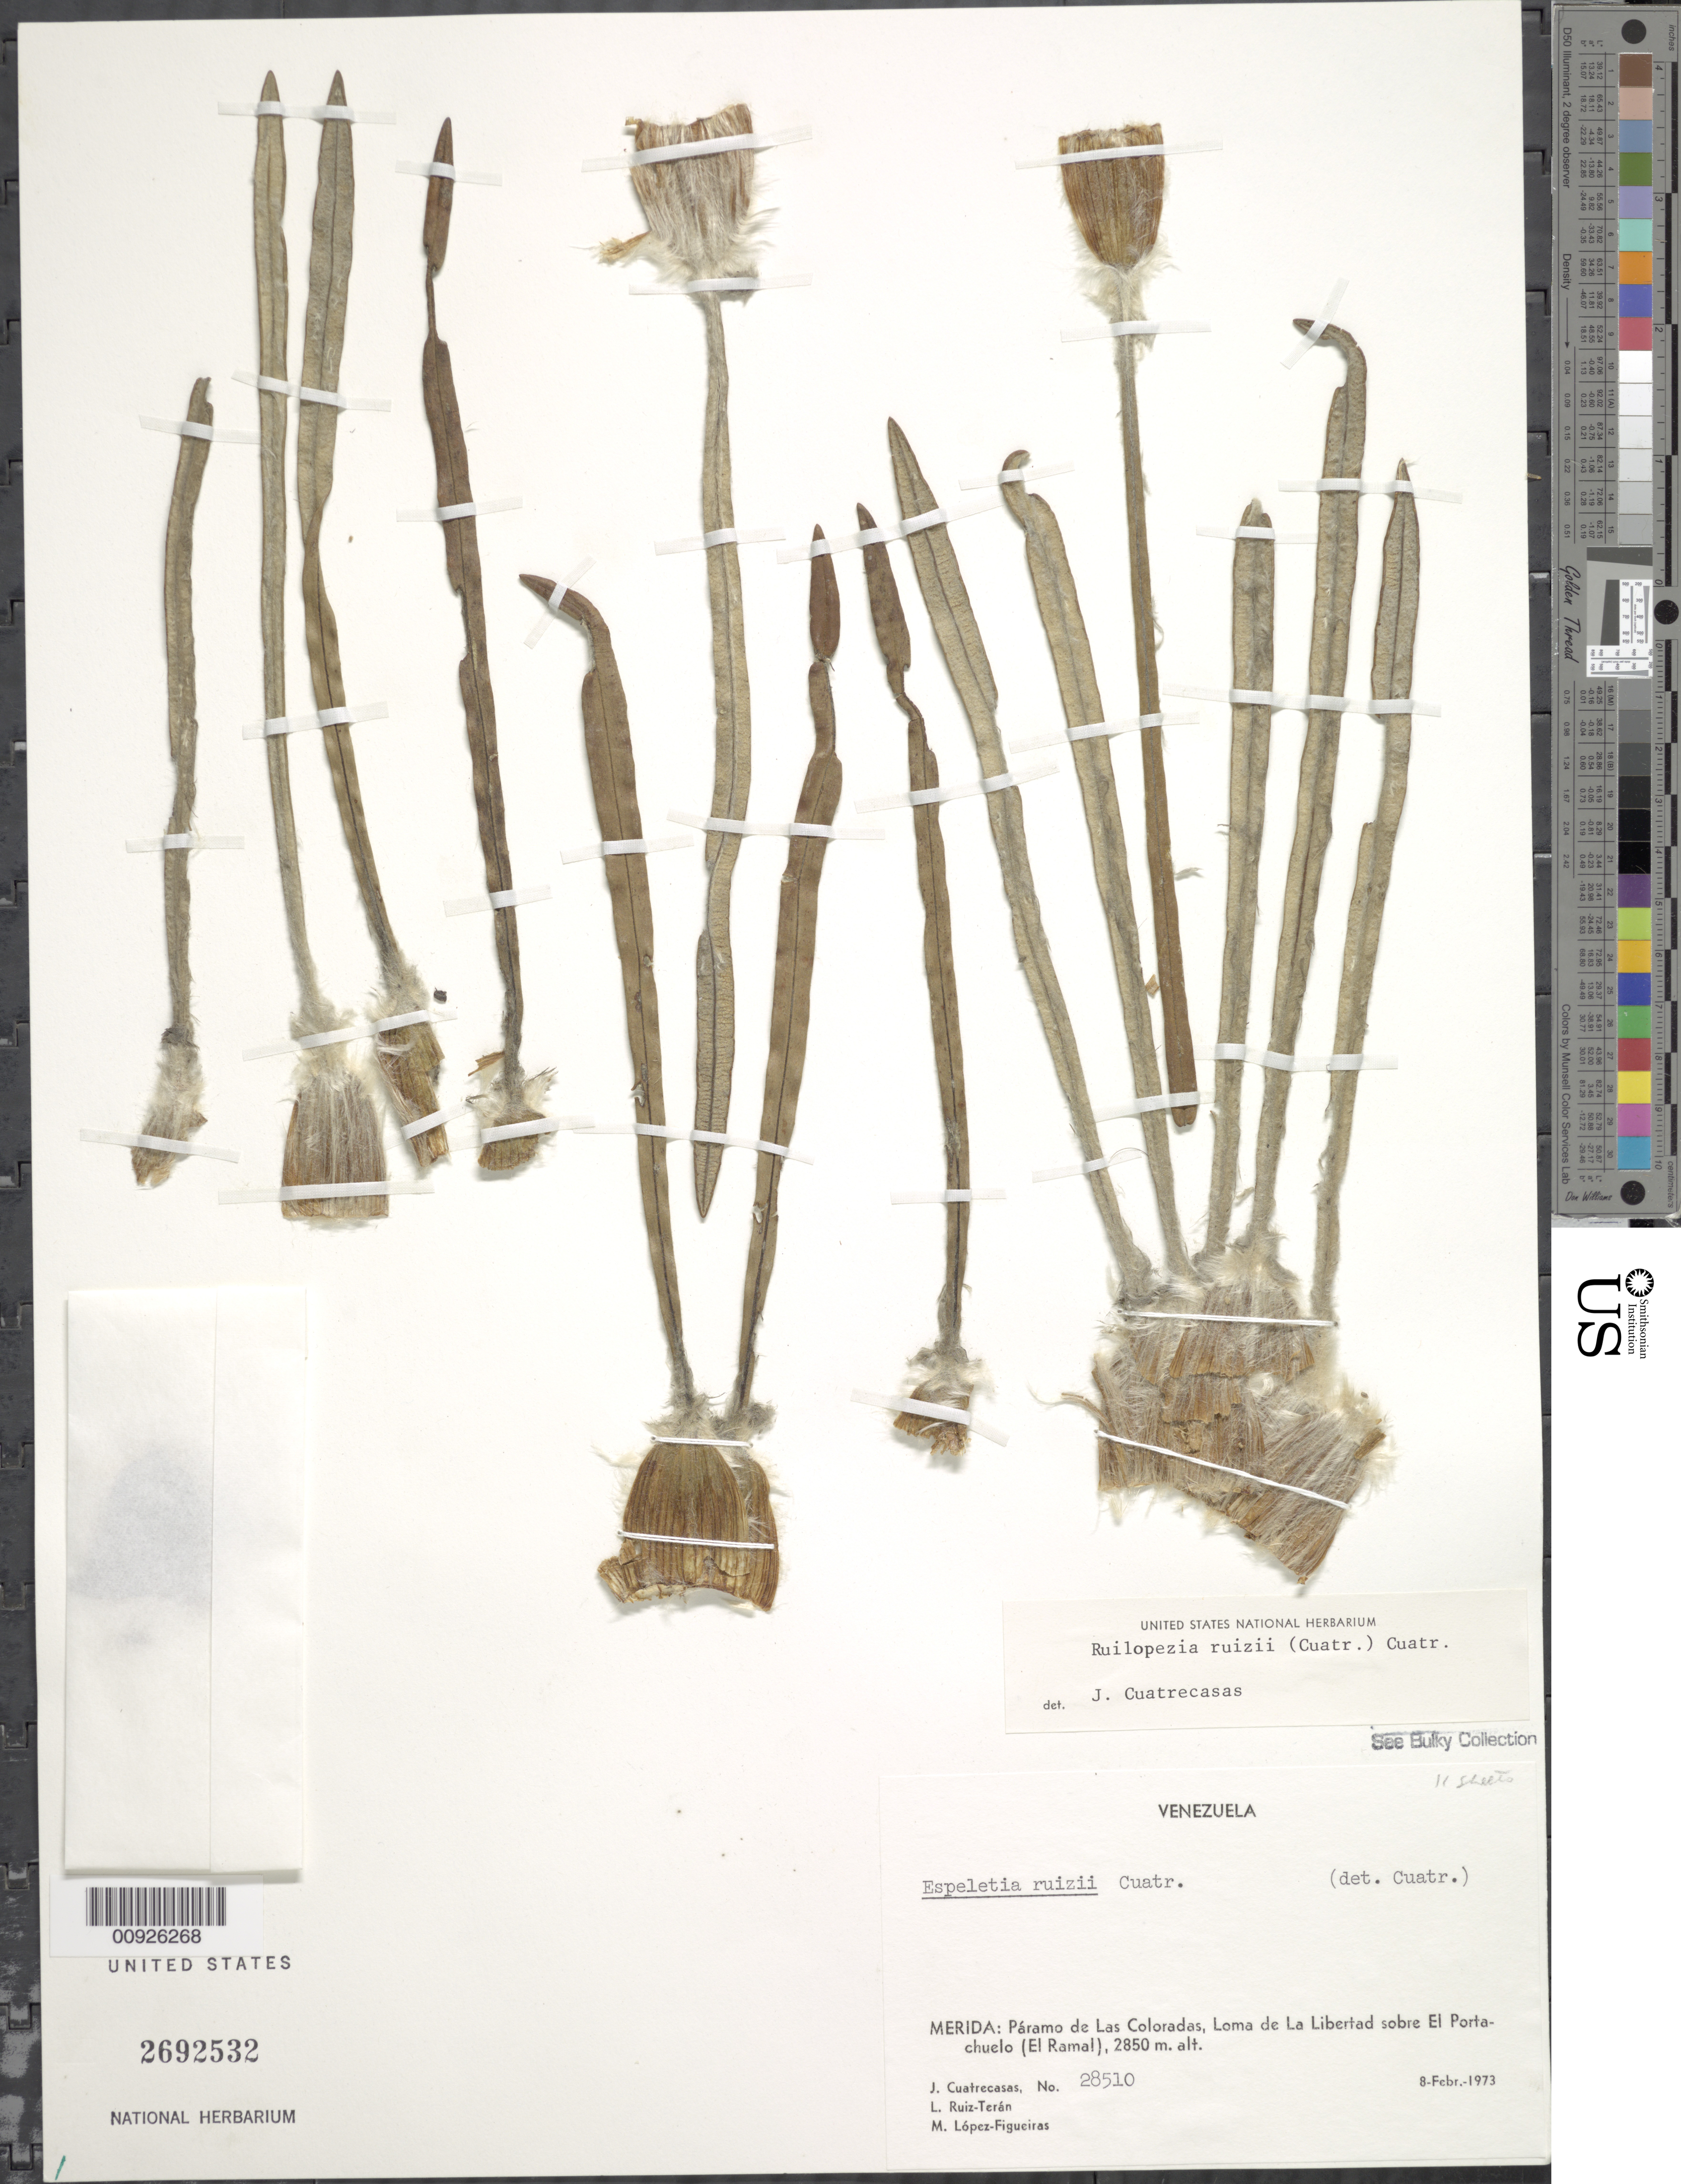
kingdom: Plantae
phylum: Tracheophyta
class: Magnoliopsida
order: Asterales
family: Asteraceae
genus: Ruilopezia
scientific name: Ruilopezia ruizii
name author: (Cuatrec.) Cuatrec.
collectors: J. Cuatrecasas, L. E. Ruíz-Terán & M. López Figueiras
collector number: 28510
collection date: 1973-02-08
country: Venezuela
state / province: Mérida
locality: P. de las Coloradas. Loma de la Libertad sobre El Portachuelo (El Ramal)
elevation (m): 2850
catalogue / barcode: US 2692532